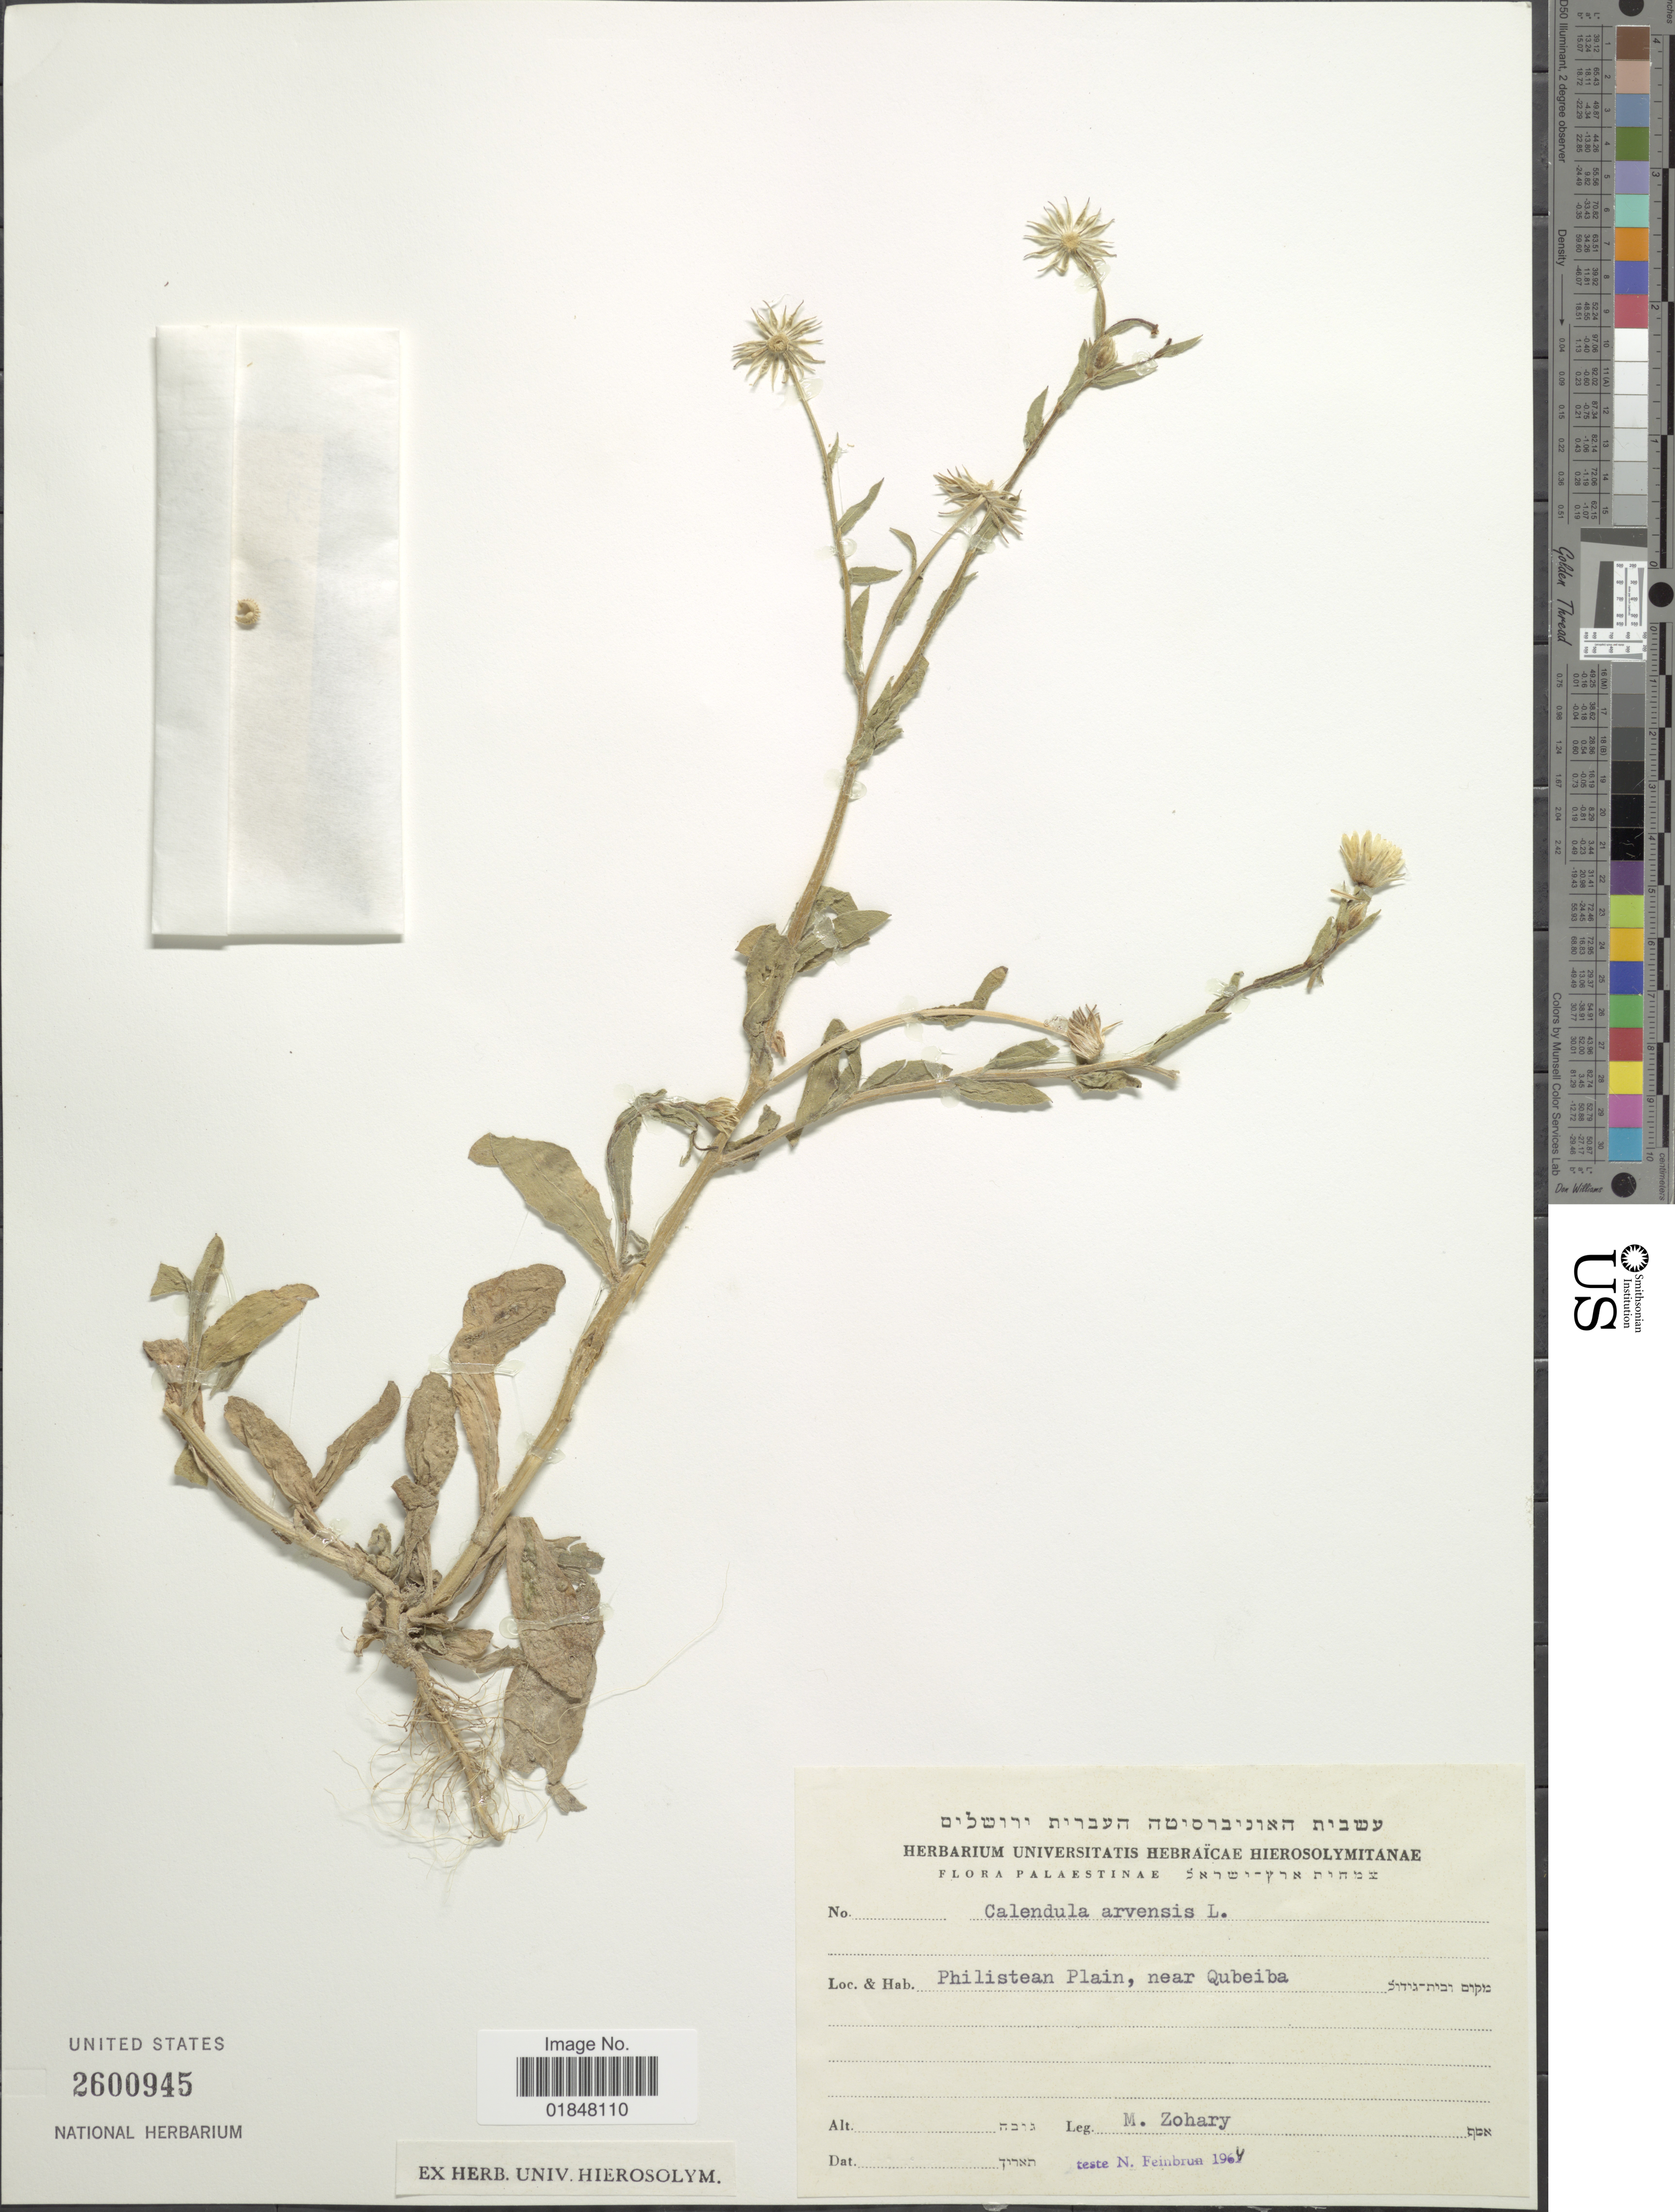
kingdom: Plantae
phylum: Tracheophyta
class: Magnoliopsida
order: Asterales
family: Asteraceae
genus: Calendula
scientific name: Calendula arvensis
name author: L.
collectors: M. Zohary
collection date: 1964-02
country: Israel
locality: Palestinae, Philistean Plain, near Qubeiba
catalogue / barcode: US 2600945